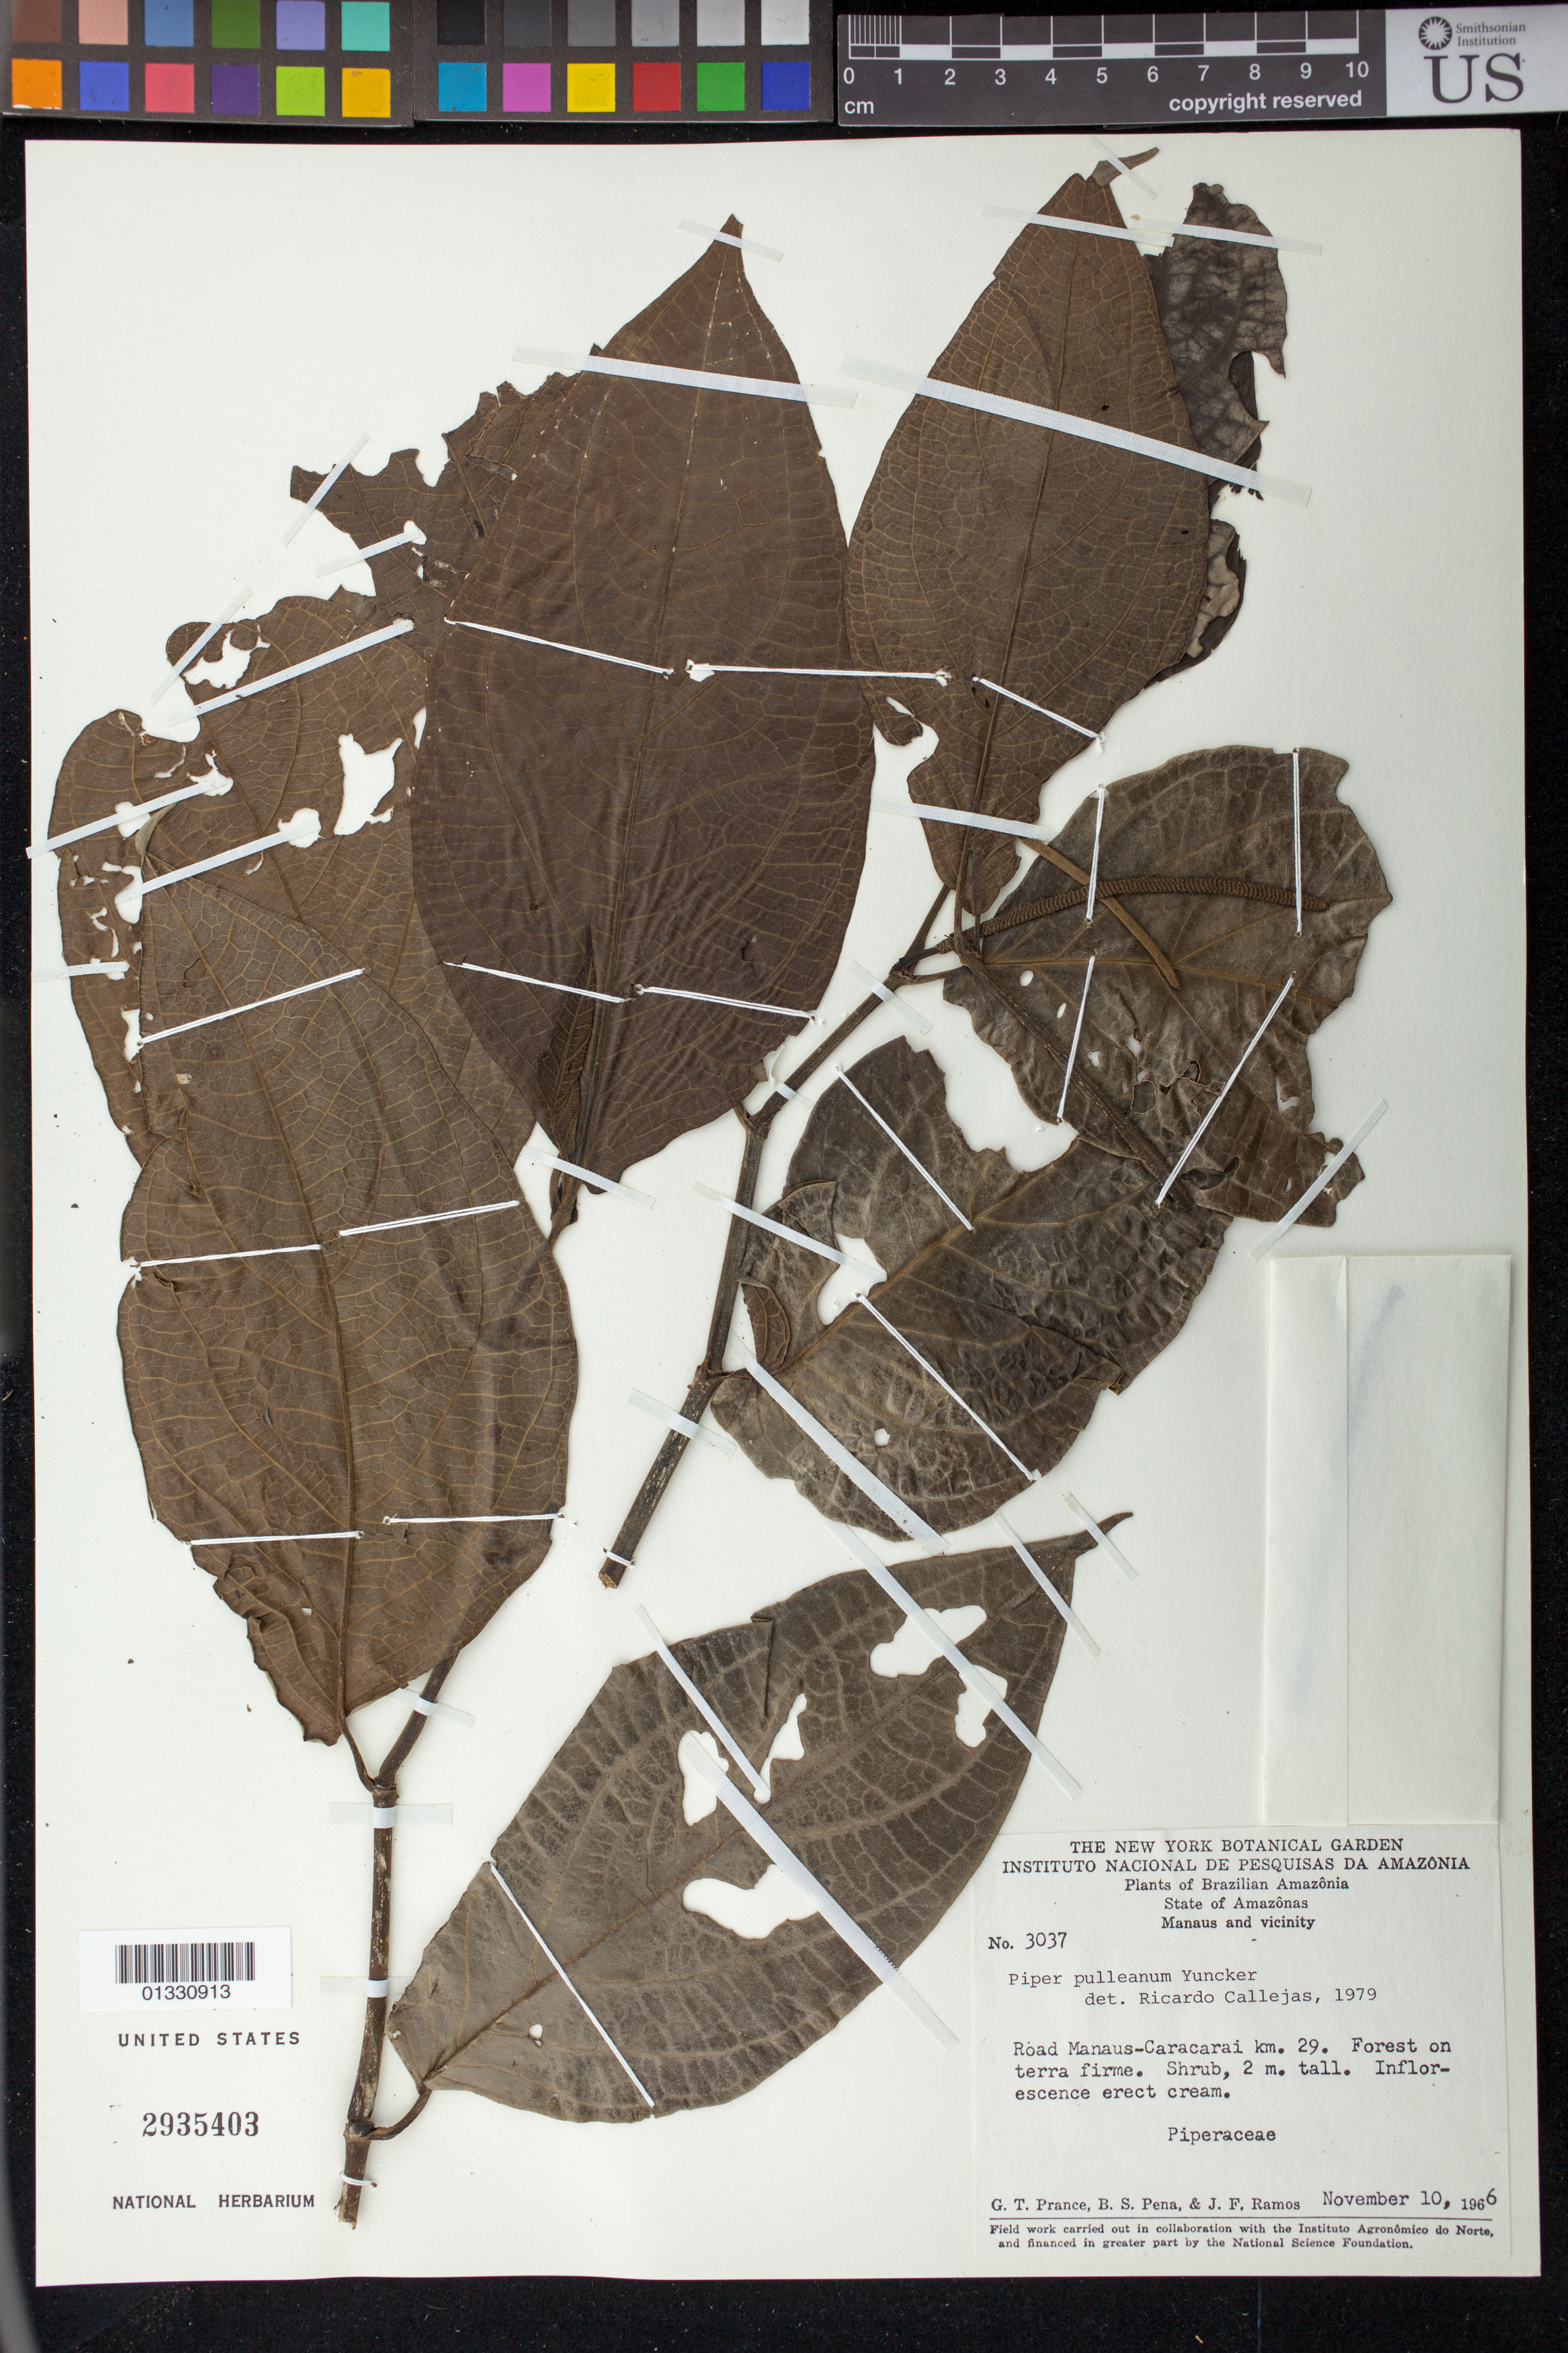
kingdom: Plantae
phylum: Tracheophyta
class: Magnoliopsida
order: Piperales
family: Piperaceae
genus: Piper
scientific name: Piper pulleanum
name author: Yunck.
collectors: G. T. Prance, B. S. Pena & J. F. Ramos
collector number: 3037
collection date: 1966-11-10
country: Brazil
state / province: Amazonas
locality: Road Manaus-Caracaraí km 29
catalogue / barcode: US 2935403